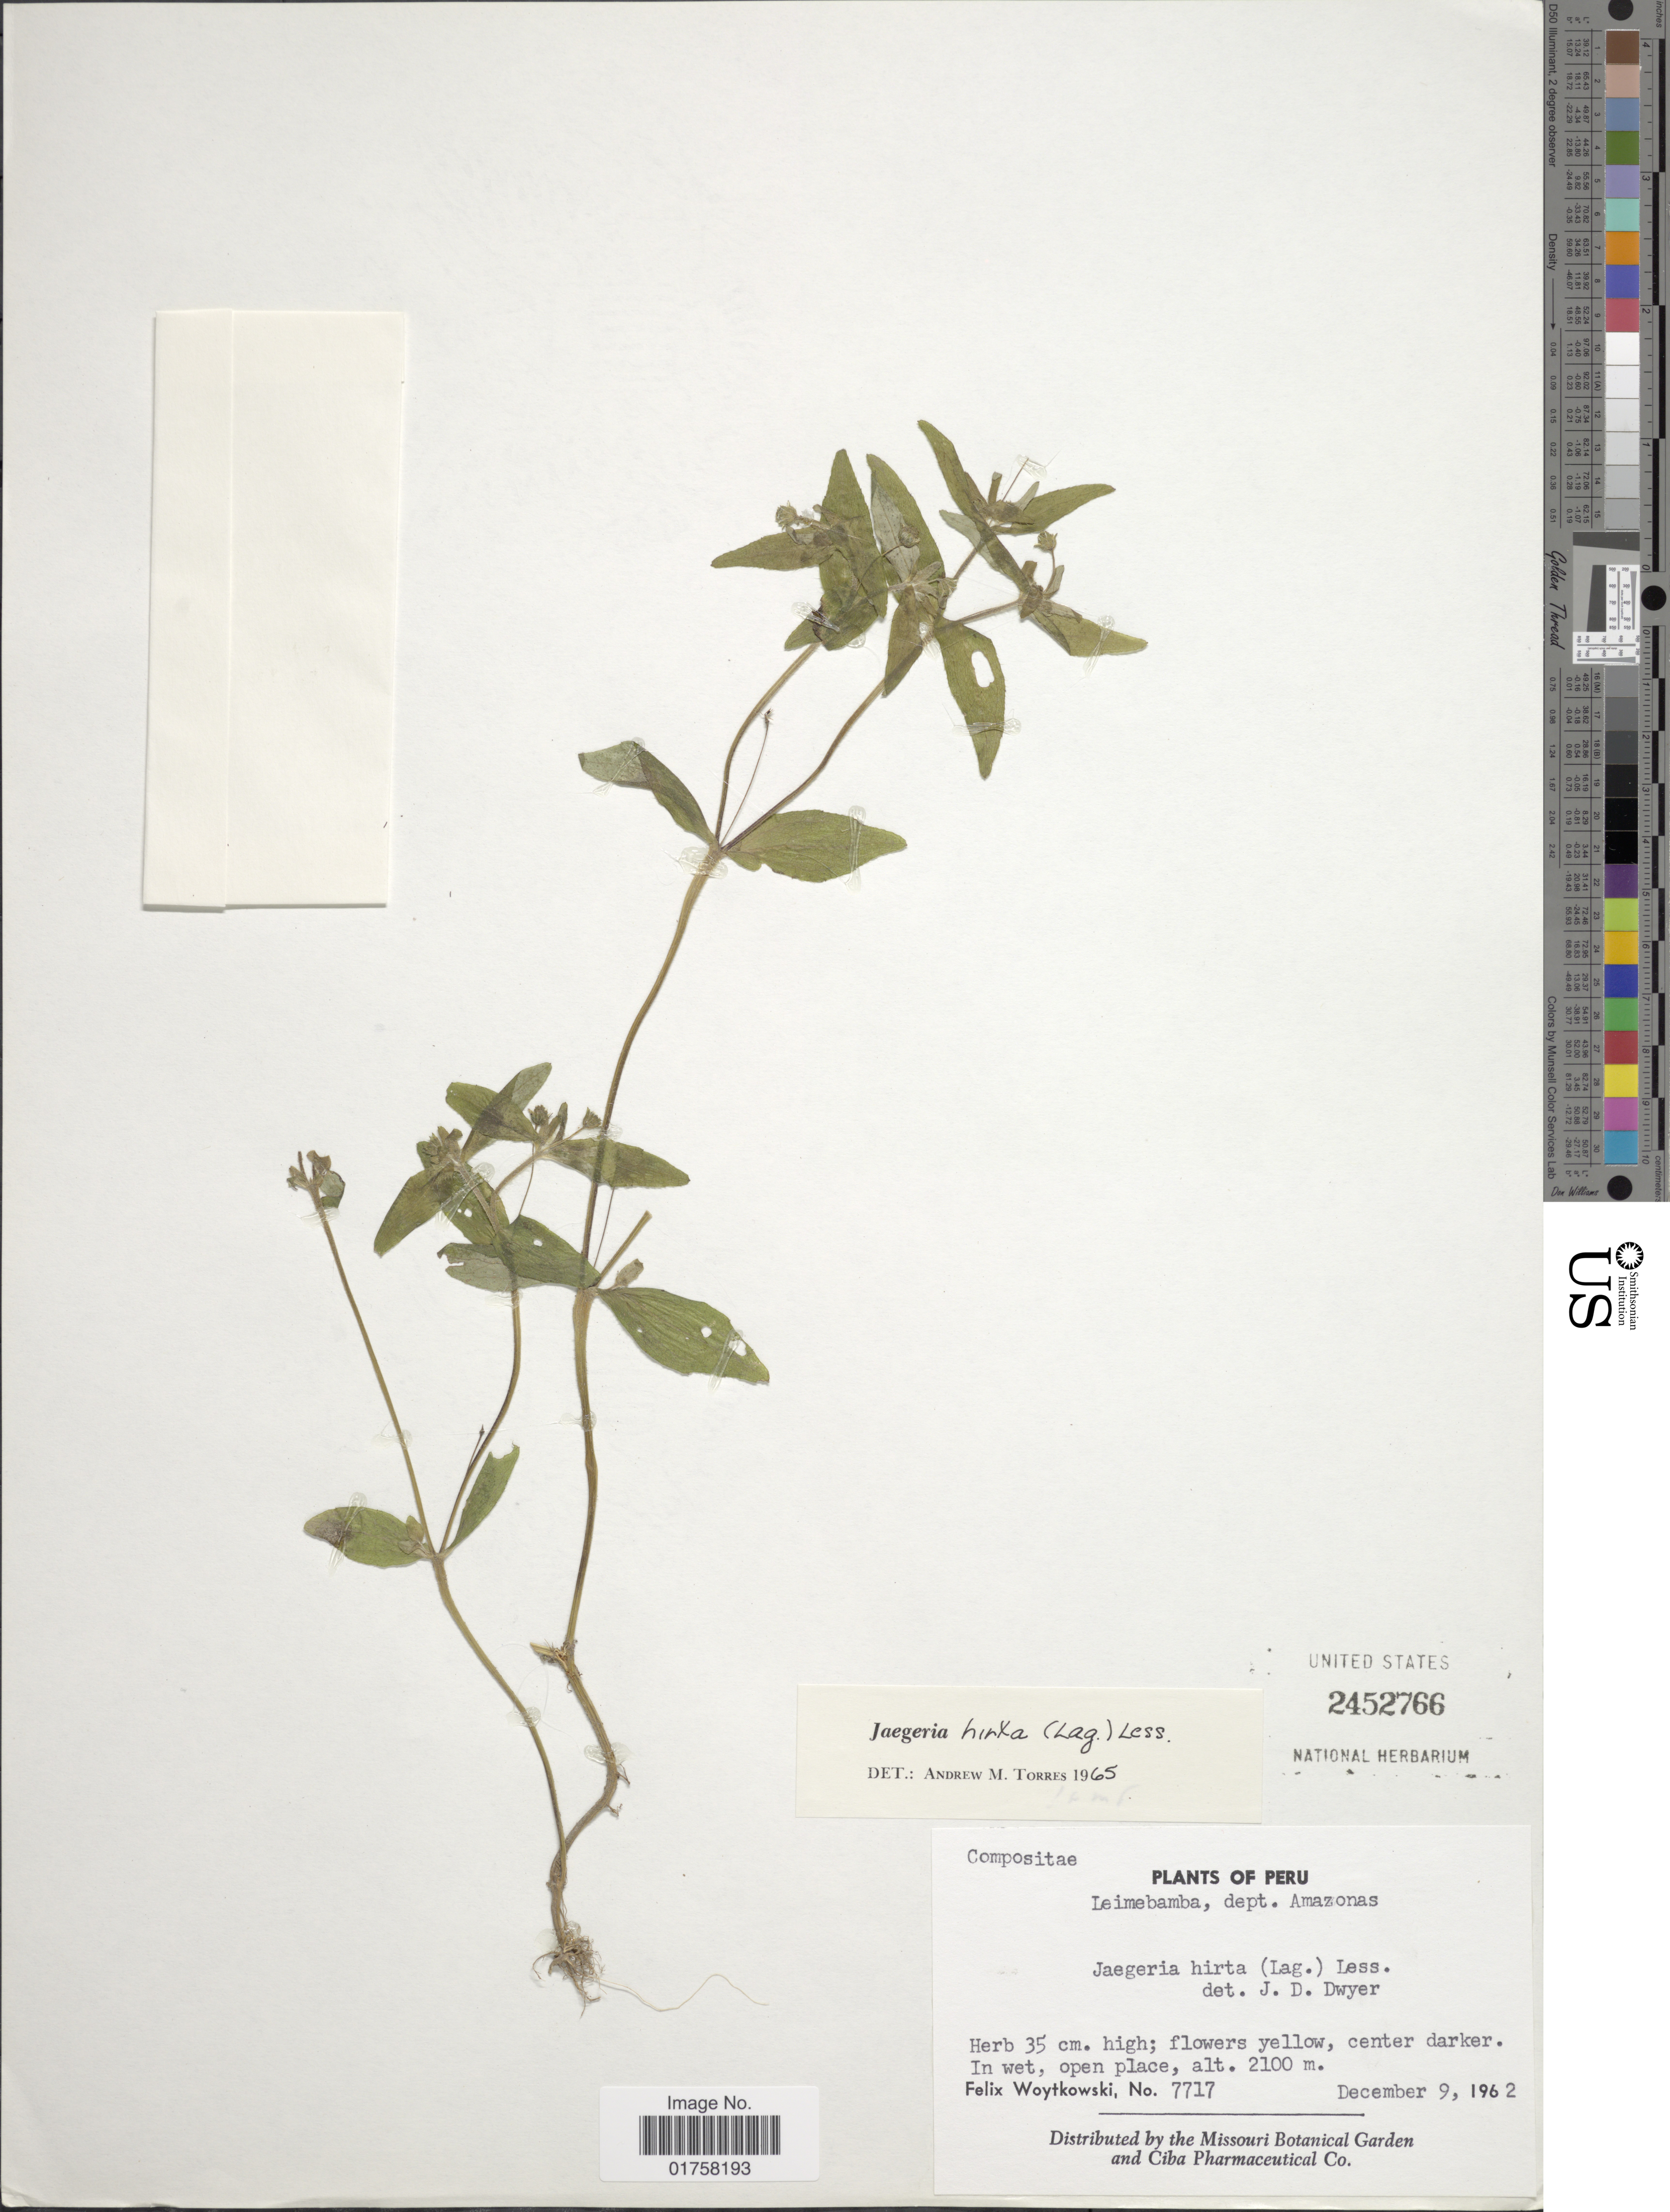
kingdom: Plantae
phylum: Tracheophyta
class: Magnoliopsida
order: Asterales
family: Asteraceae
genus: Jaegeria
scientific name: Jaegeria hirta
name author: (Lag.) Less.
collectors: F. Woytkowski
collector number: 7717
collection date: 1962-12-09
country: Peru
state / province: Amazonas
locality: Leimebamba, In wet, open place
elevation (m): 2100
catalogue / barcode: US 2452766